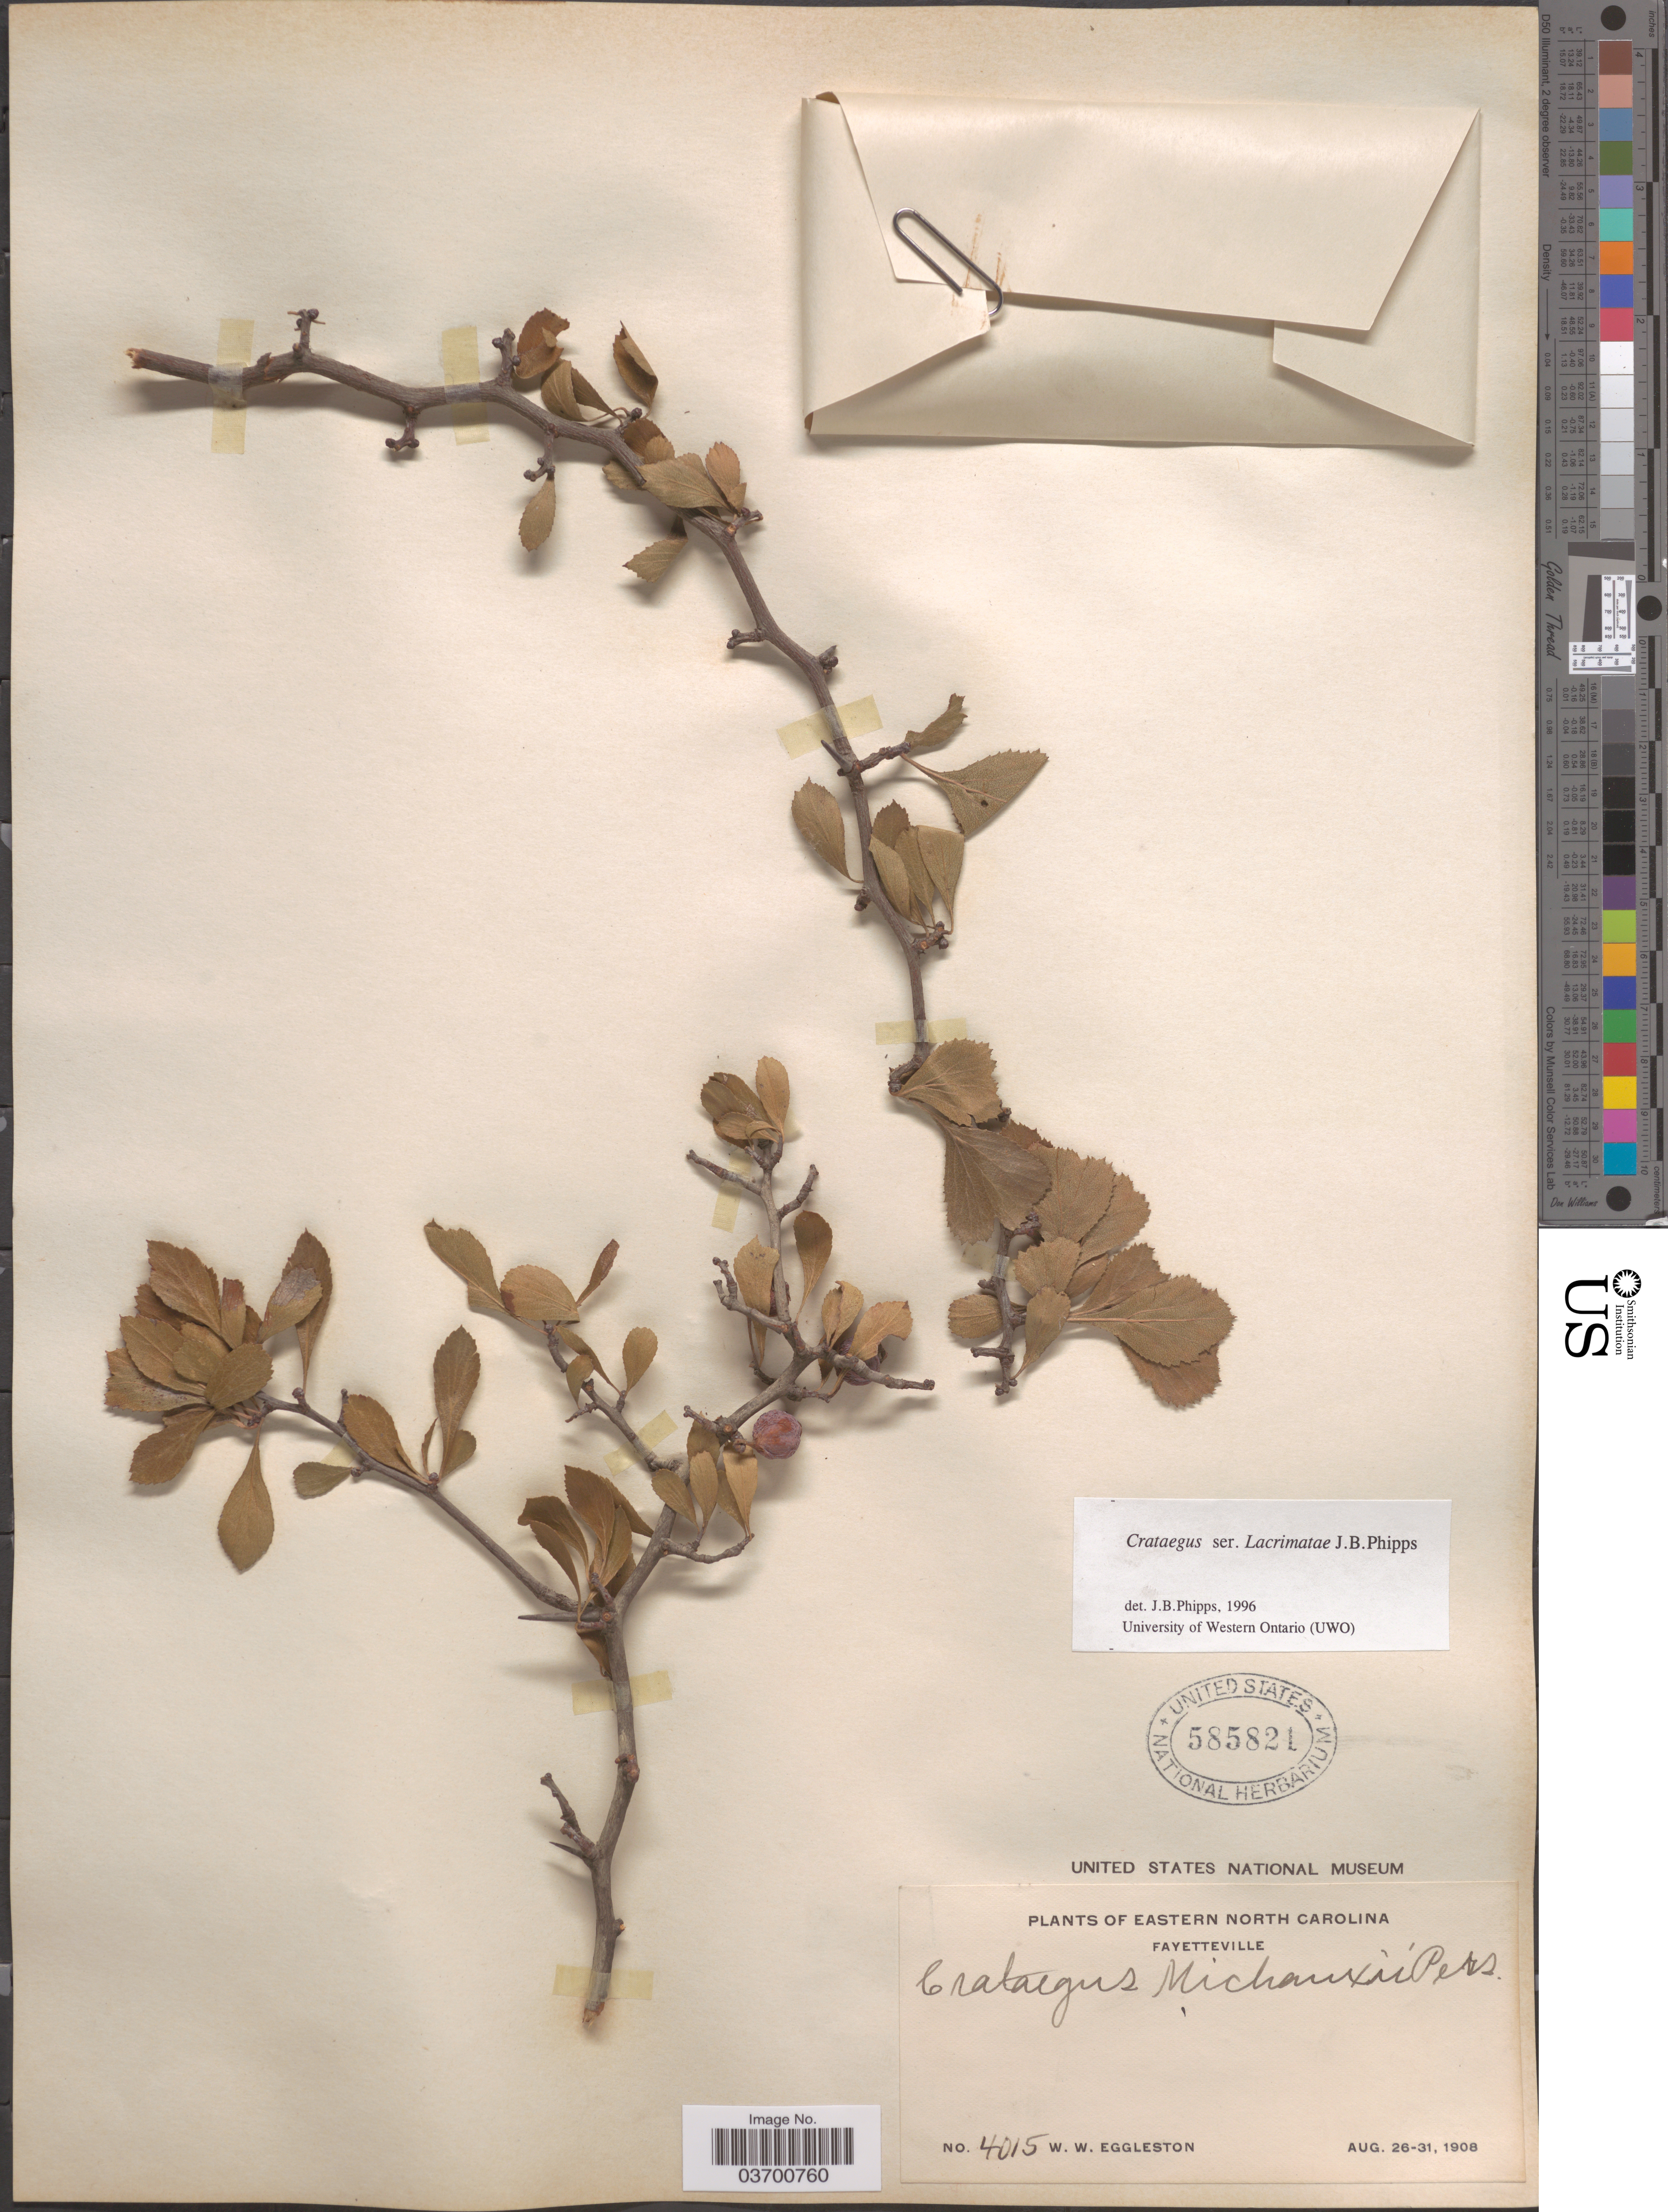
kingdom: Plantae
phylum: Tracheophyta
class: Magnoliopsida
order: Rosales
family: Rosaceae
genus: Crataegus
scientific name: Crataegus michauxii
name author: Pers.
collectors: W. W. Eggleston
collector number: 4015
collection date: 1908-08-26/1908-08-31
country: United States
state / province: North Carolina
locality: Eastern North Carolina. Fayetteville.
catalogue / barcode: US 585821